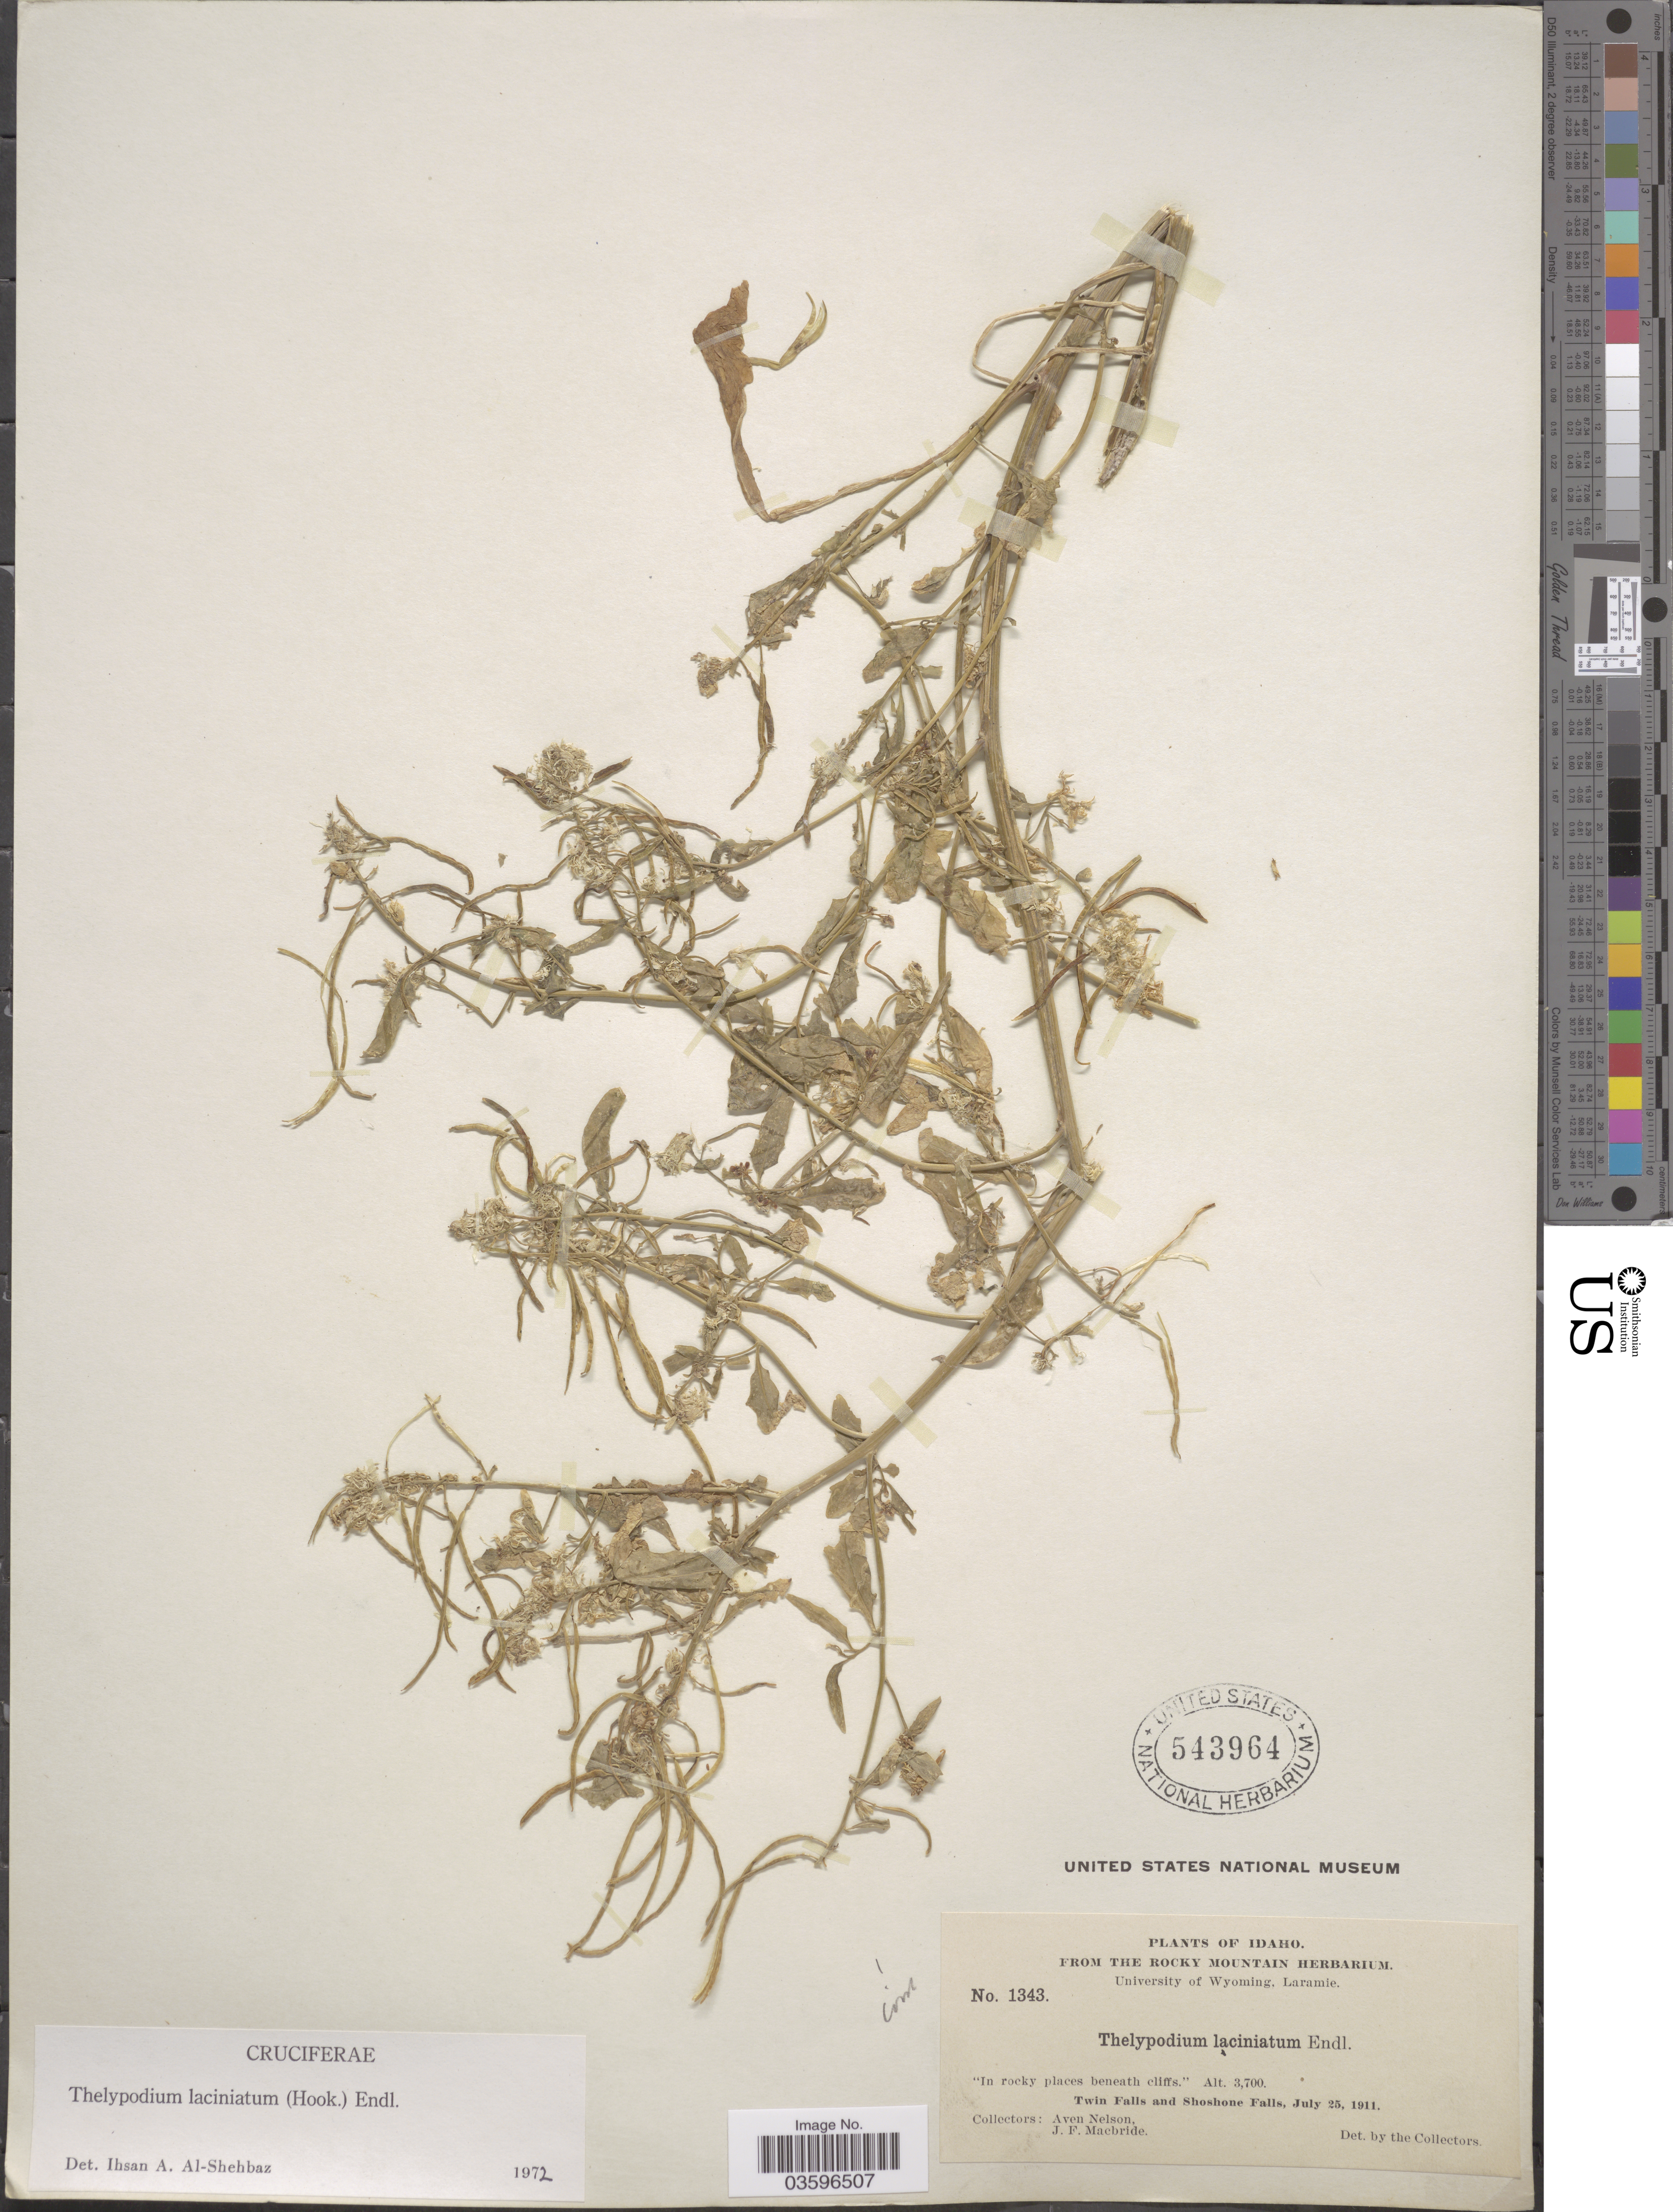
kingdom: Plantae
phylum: Tracheophyta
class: Magnoliopsida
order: Brassicales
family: Brassicaceae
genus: Thelypodium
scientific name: Thelypodium laciniatum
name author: (Hook.) Endl.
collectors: A. Nelson & J. F. Macbride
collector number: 1343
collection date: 1911-07-25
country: United States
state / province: Idaho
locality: Twin Falls and Shoshone Falls.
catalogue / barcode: US 543964